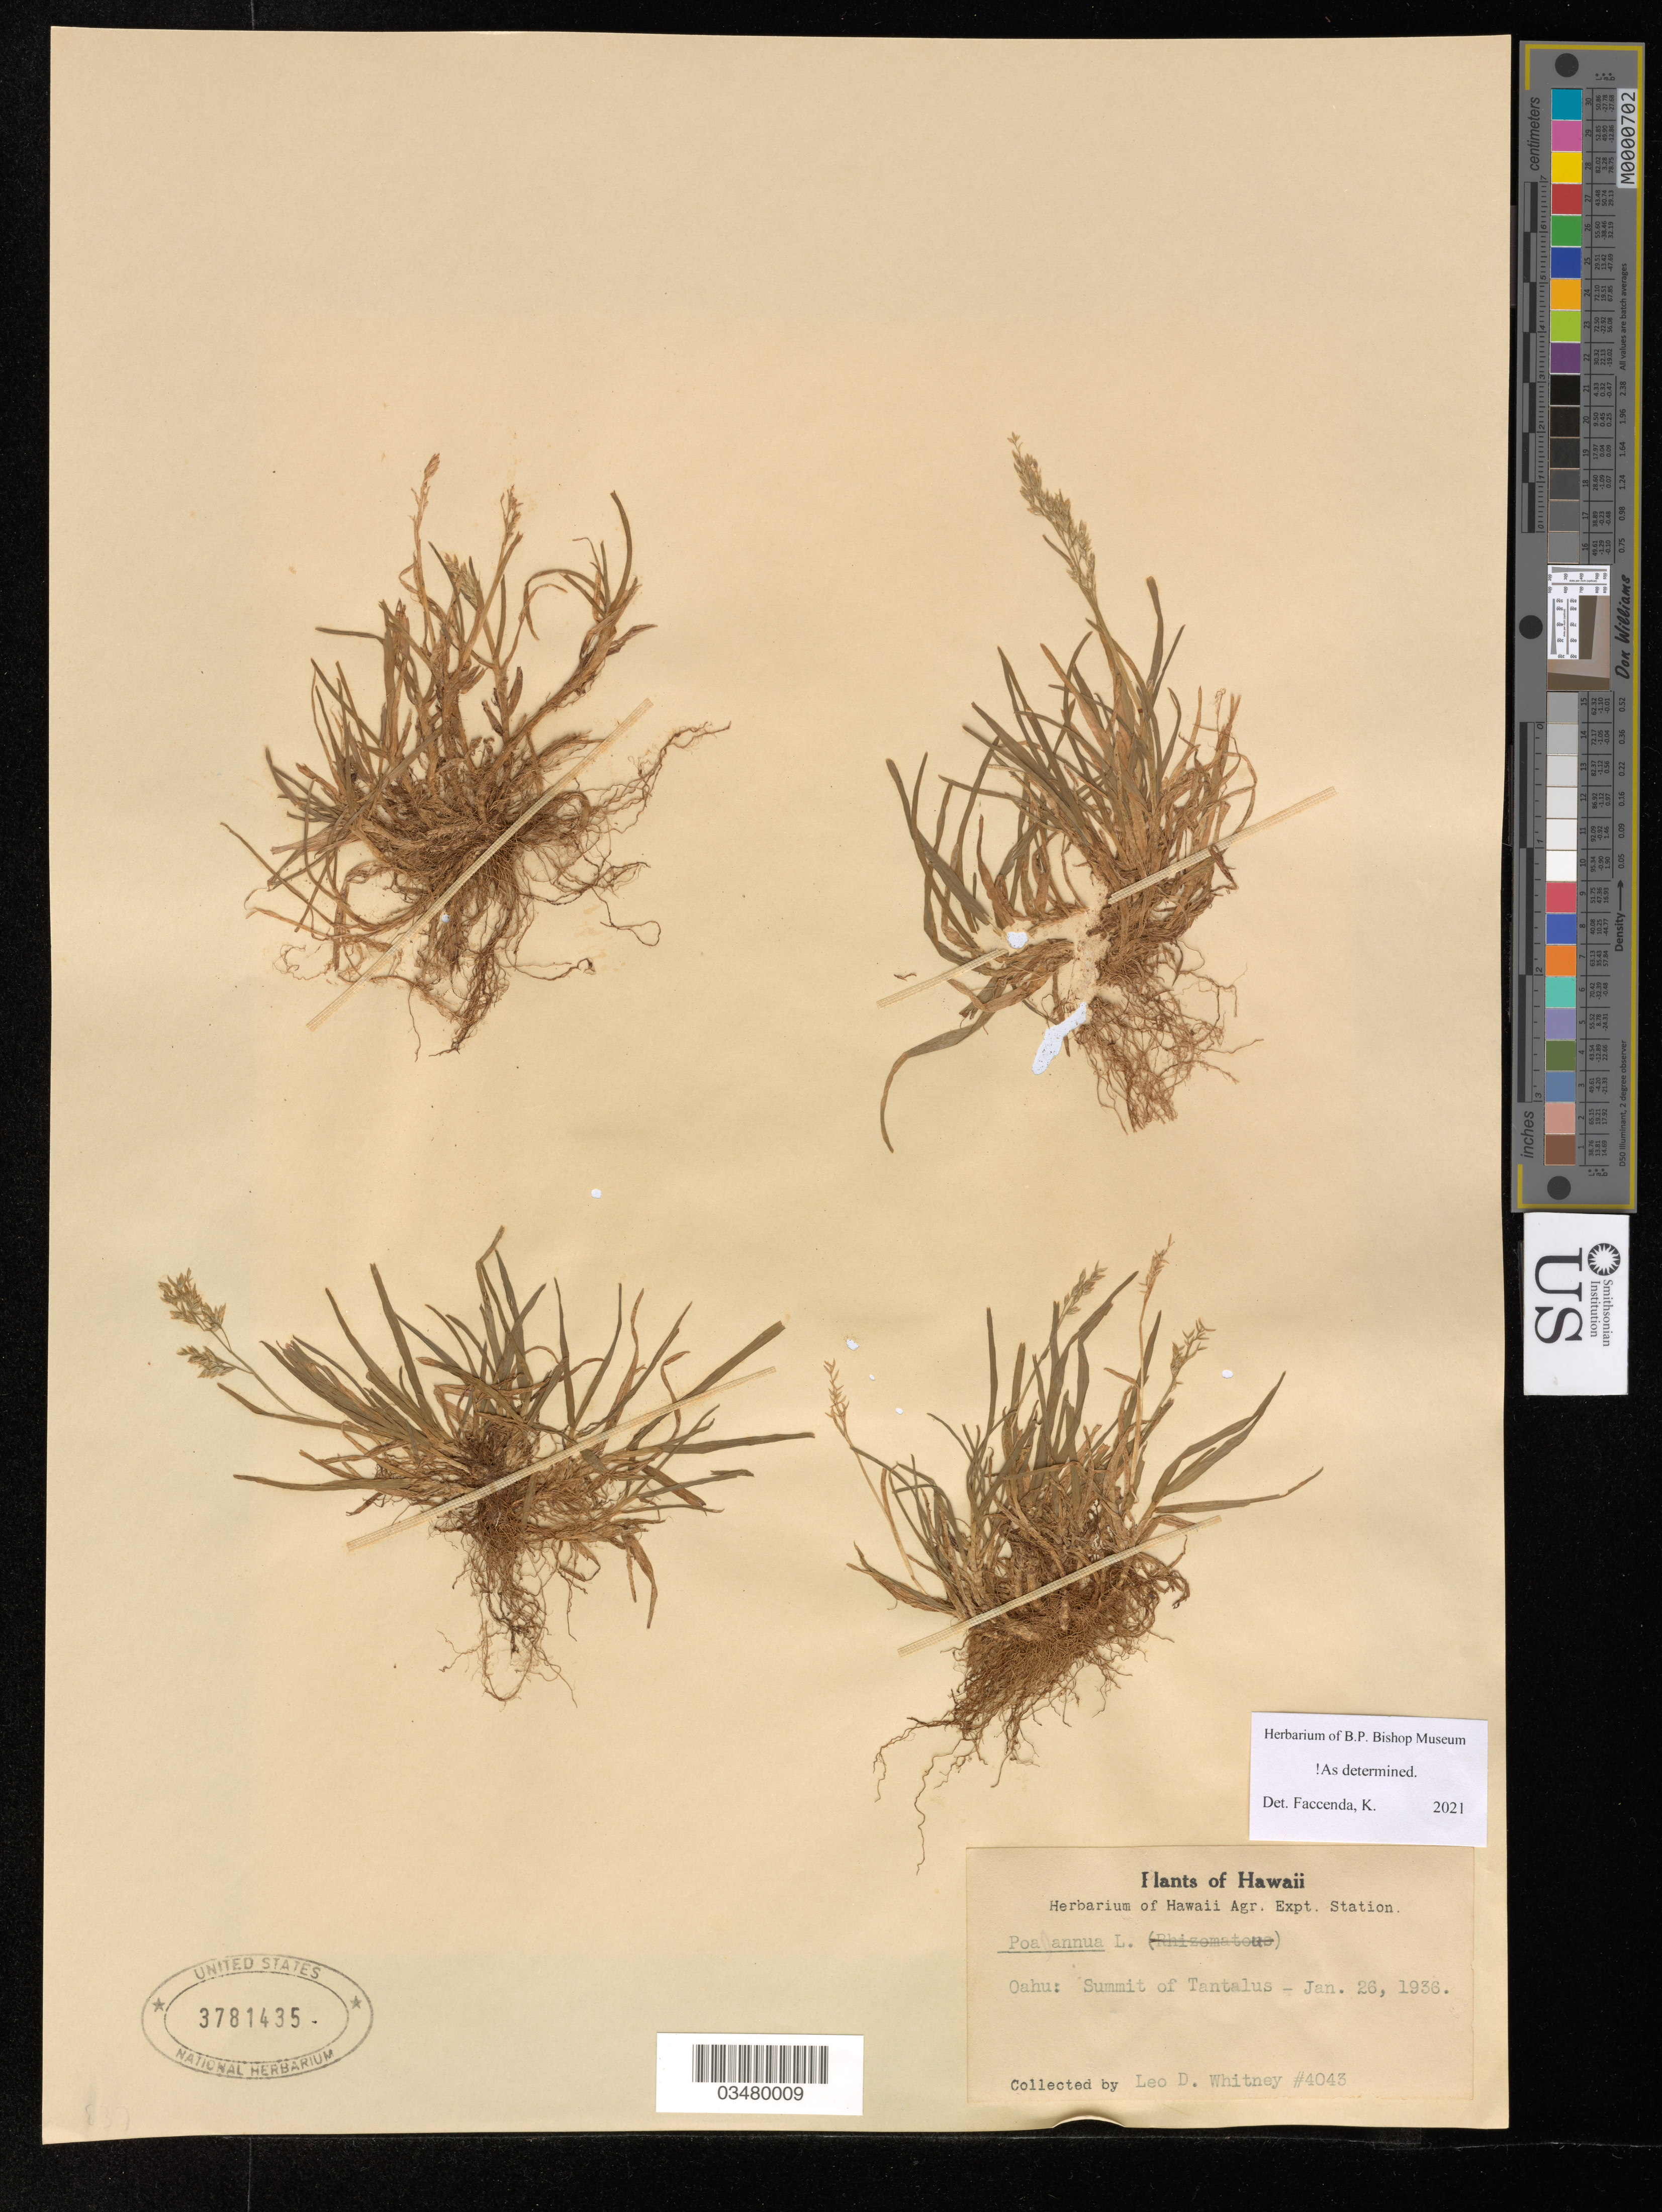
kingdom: Plantae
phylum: Tracheophyta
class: Liliopsida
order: Poales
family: Poaceae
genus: Poa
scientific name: Poa annua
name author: L.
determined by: Faccenda, K.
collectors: L. Whitney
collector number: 4043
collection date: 1936-01-26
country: United States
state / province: Hawaii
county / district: Honolulu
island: Oahu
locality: Summit of Tantalus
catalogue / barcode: US 3781435